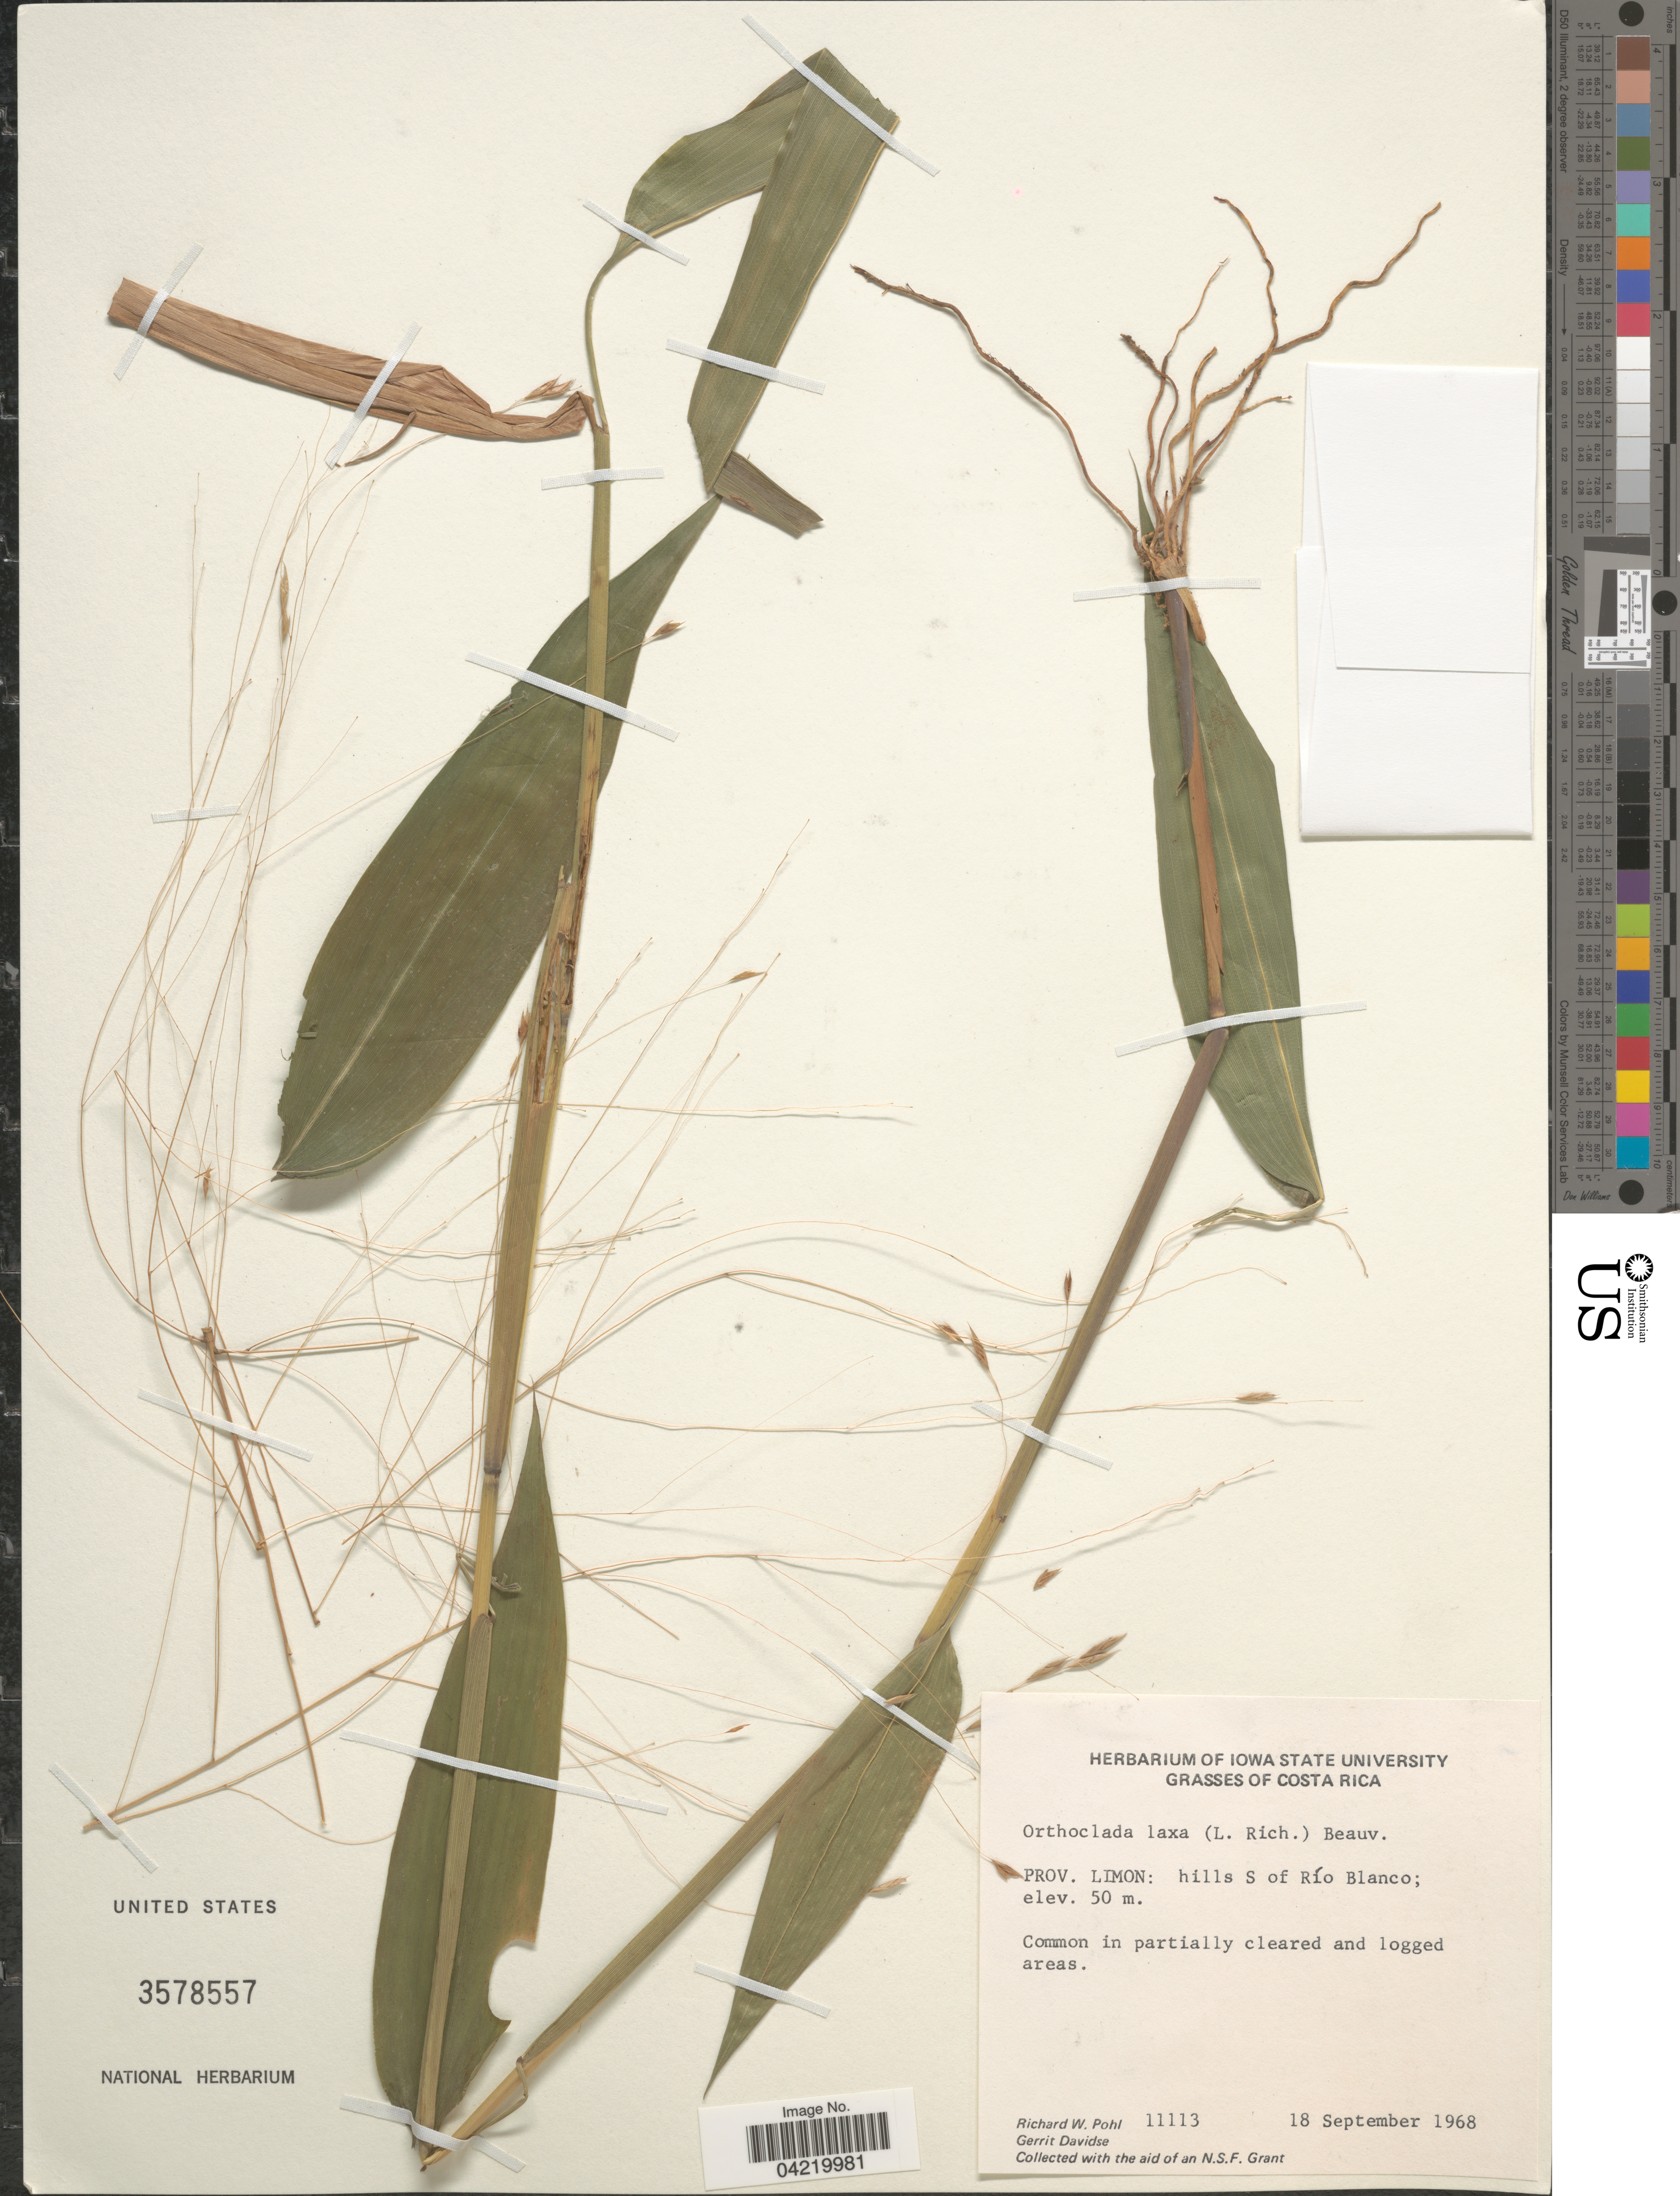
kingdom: Plantae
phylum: Tracheophyta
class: Liliopsida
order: Poales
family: Poaceae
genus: Orthoclada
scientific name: Orthoclada laxa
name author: P. Beauv.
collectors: R. W. Pohl & G. Davidse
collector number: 11113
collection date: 1968-09-18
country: Costa Rica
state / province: Limón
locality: Hills S of Río Blanco.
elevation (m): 50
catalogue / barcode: US 3578557